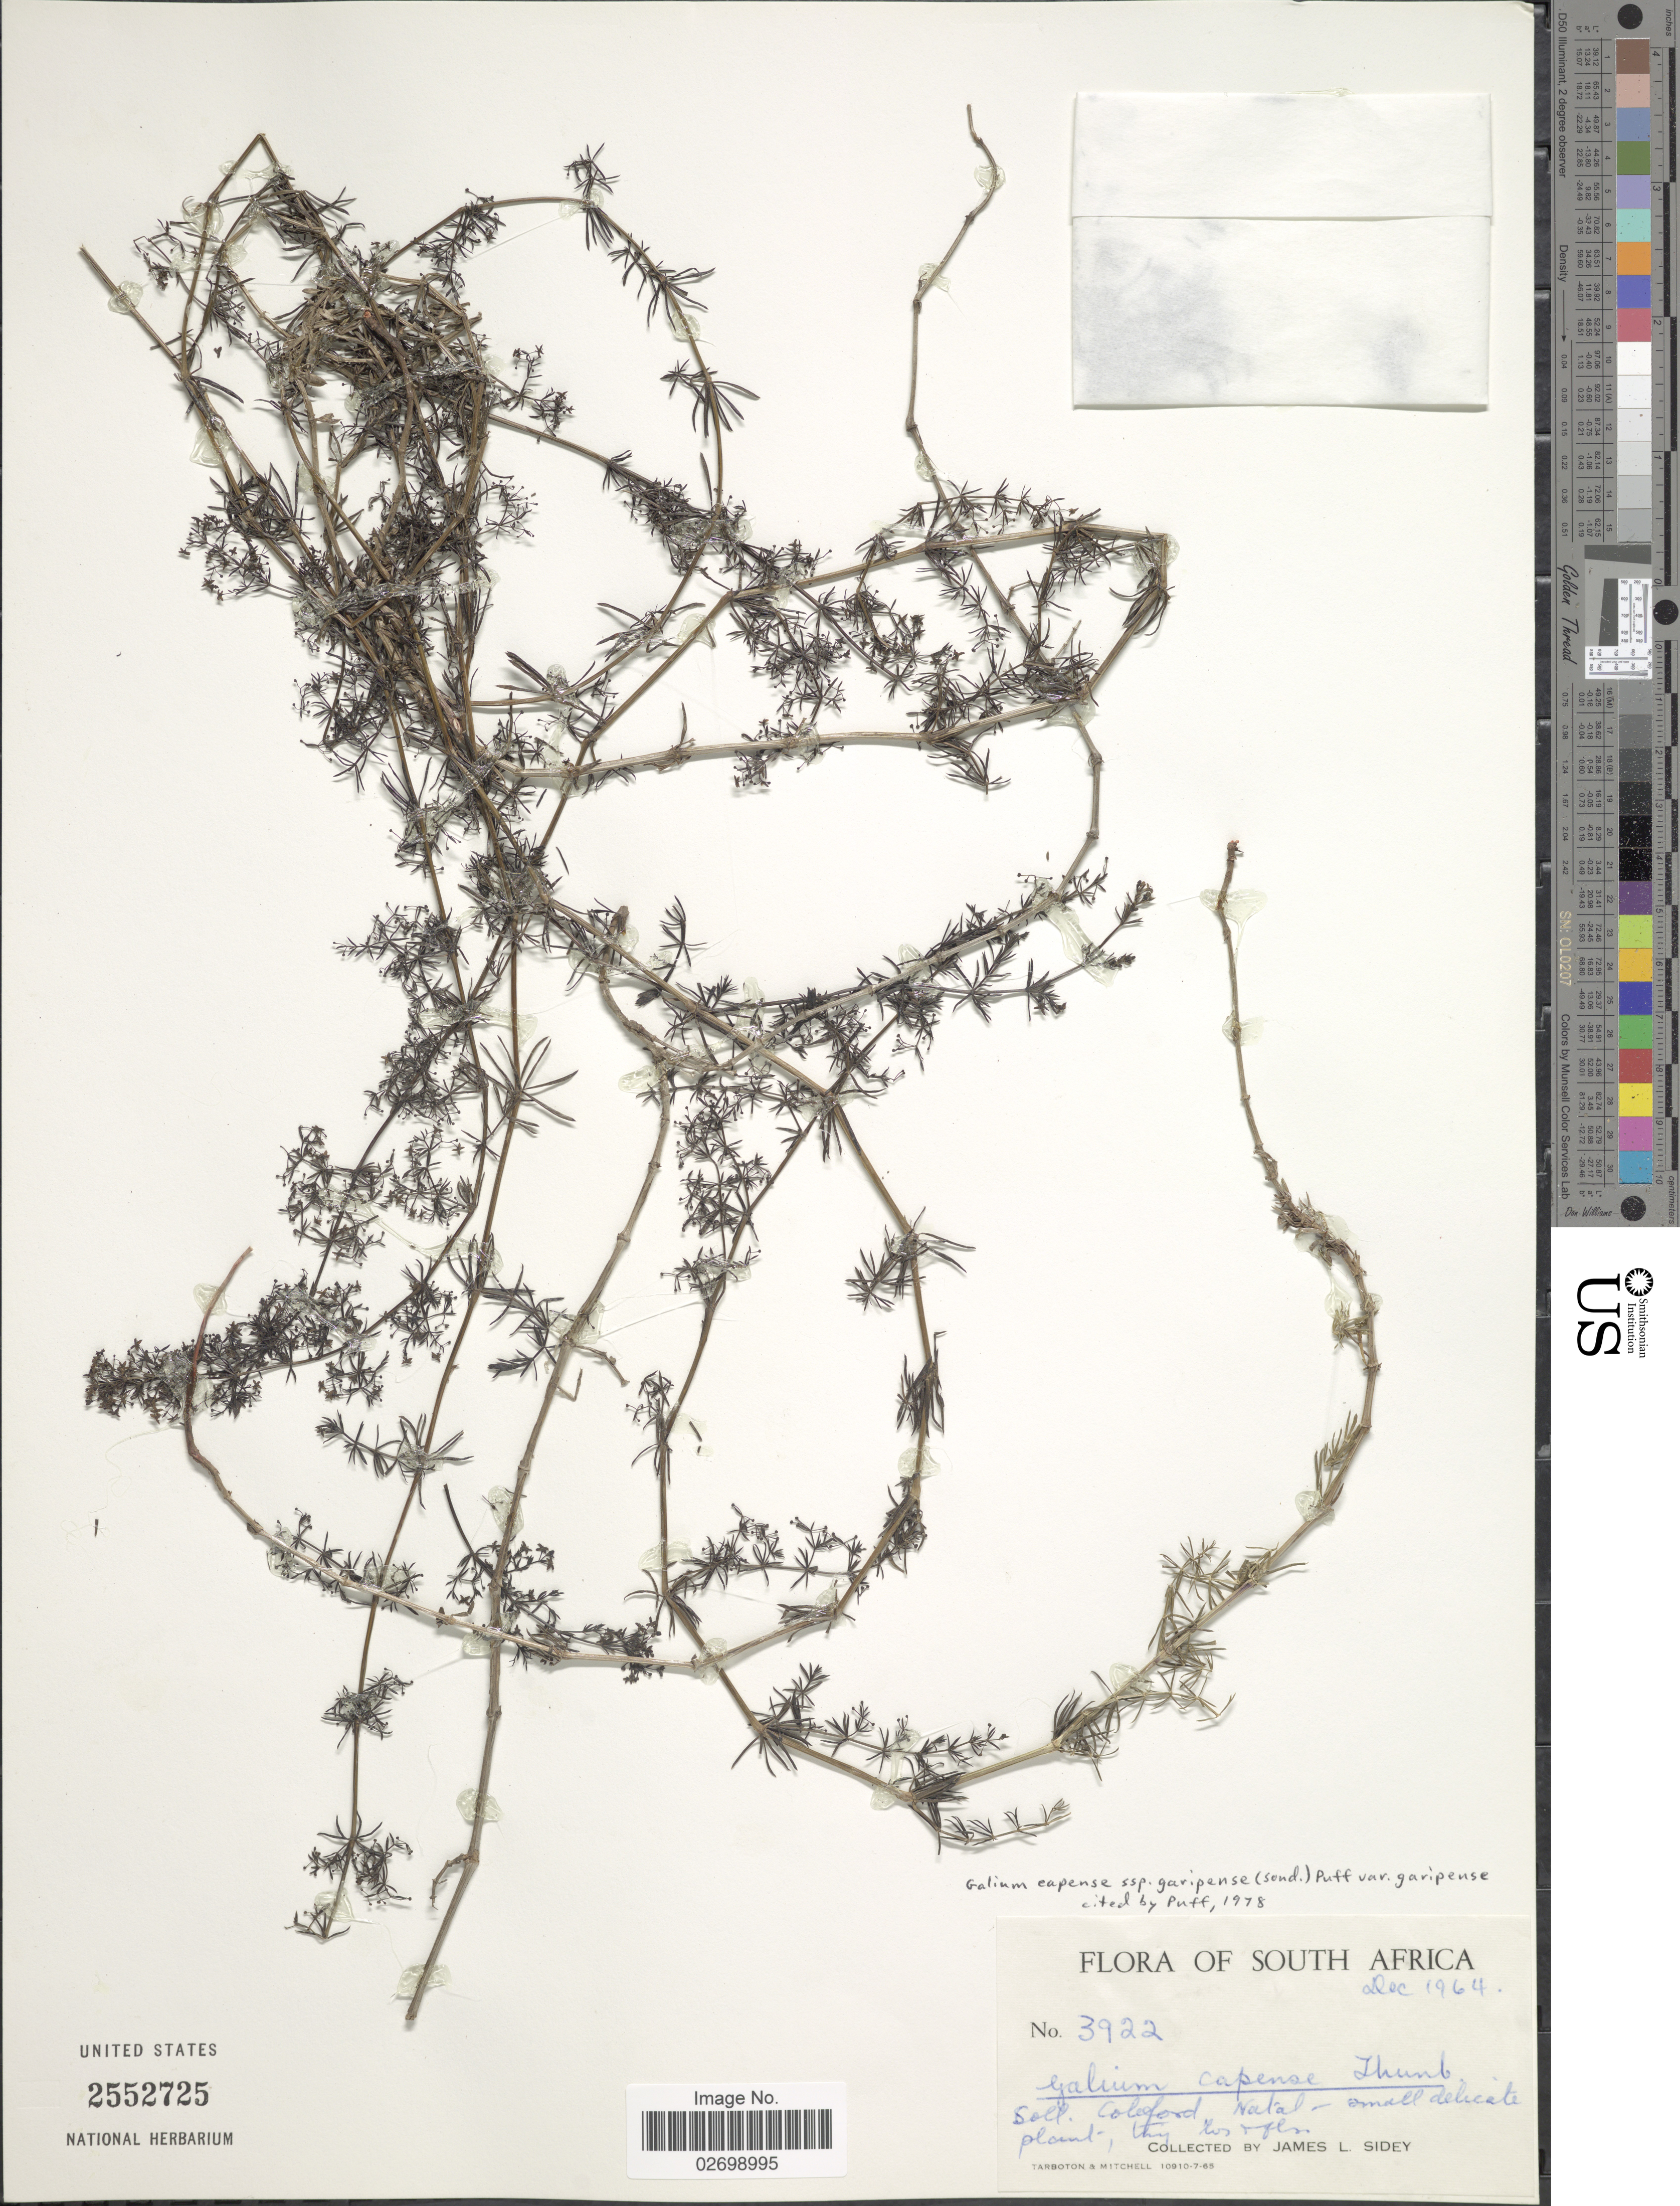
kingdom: Plantae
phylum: Tracheophyta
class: Magnoliopsida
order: Gentianales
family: Rubiaceae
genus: Galium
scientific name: Galium capense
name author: Thunb.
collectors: J. L. Sidey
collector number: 3922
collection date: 1964-12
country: South Africa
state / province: KwaZulu-Natal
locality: Coleford, Natal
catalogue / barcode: US 2552725